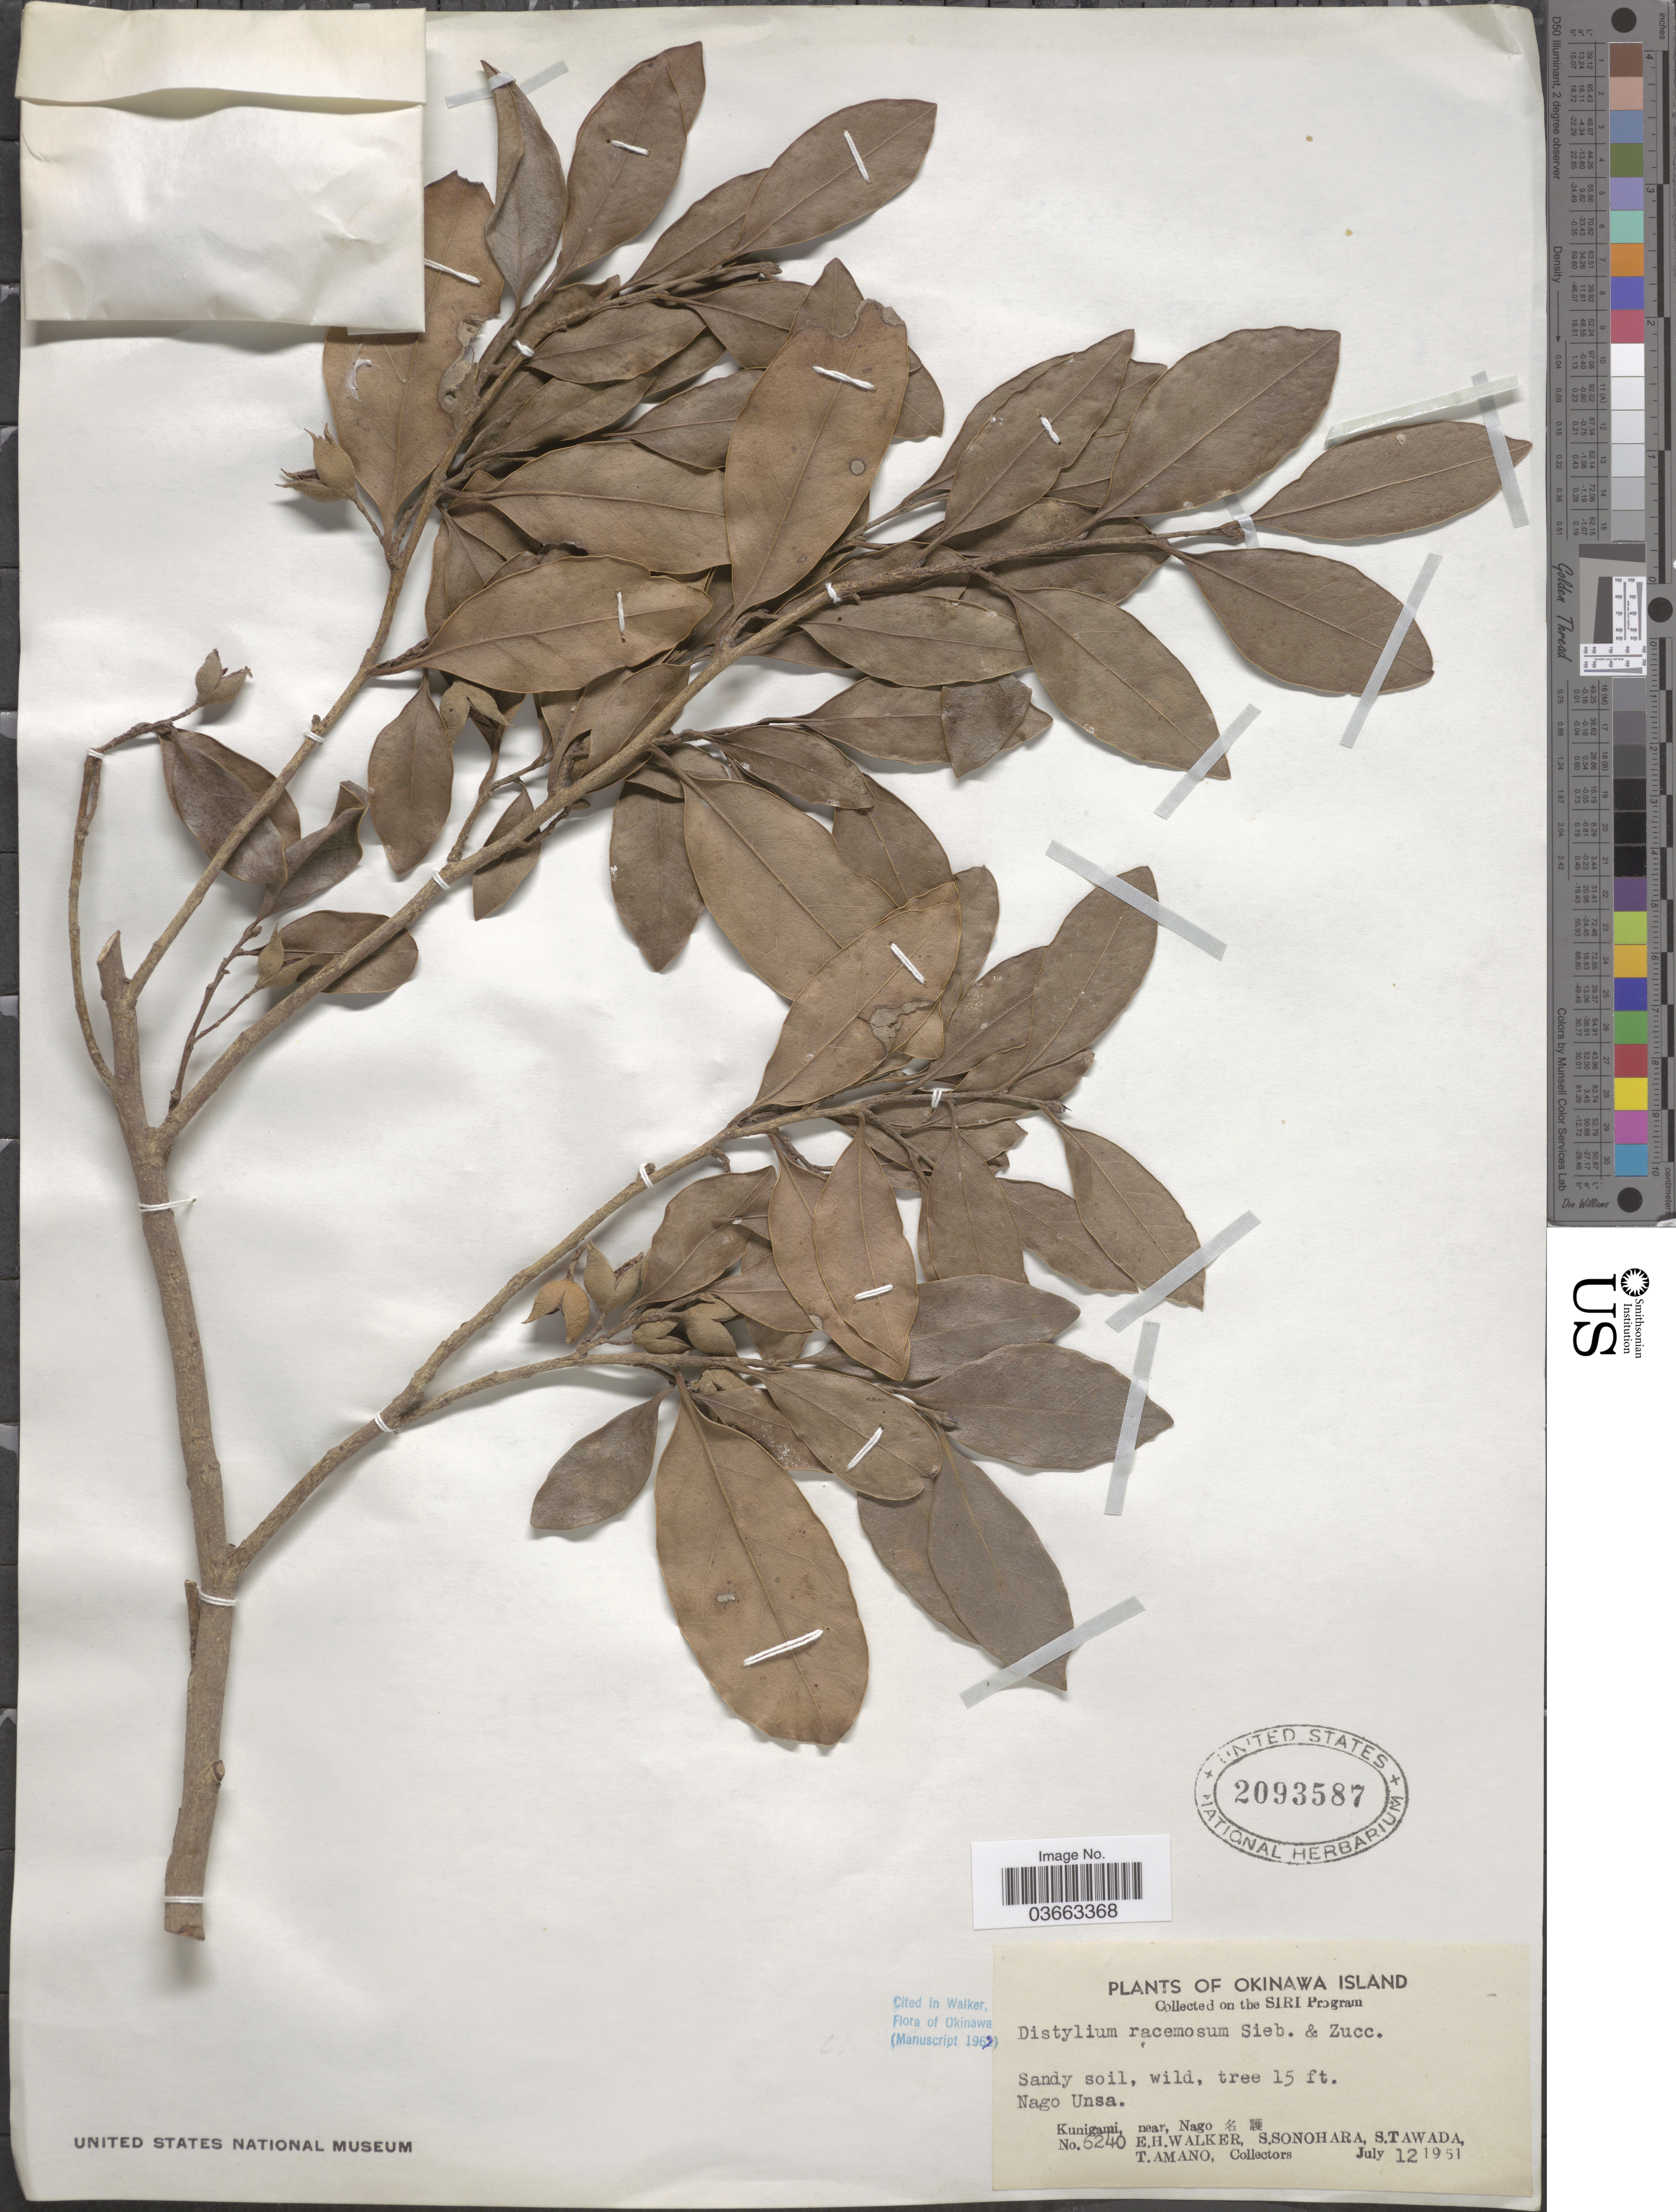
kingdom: Plantae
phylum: Tracheophyta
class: Magnoliopsida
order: Saxifragales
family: Hamamelidaceae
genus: Distylium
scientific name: Distylium racemosum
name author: Siebold & Zucc.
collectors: E. H. Walker, S. Sonohara, S. Tawada & T. Amano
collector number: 6240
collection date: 1951-07-12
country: Japan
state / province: Okinawa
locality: Okinawa Island. Nago Unsa. Kunigami, near, Nago X.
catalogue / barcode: US 2093587